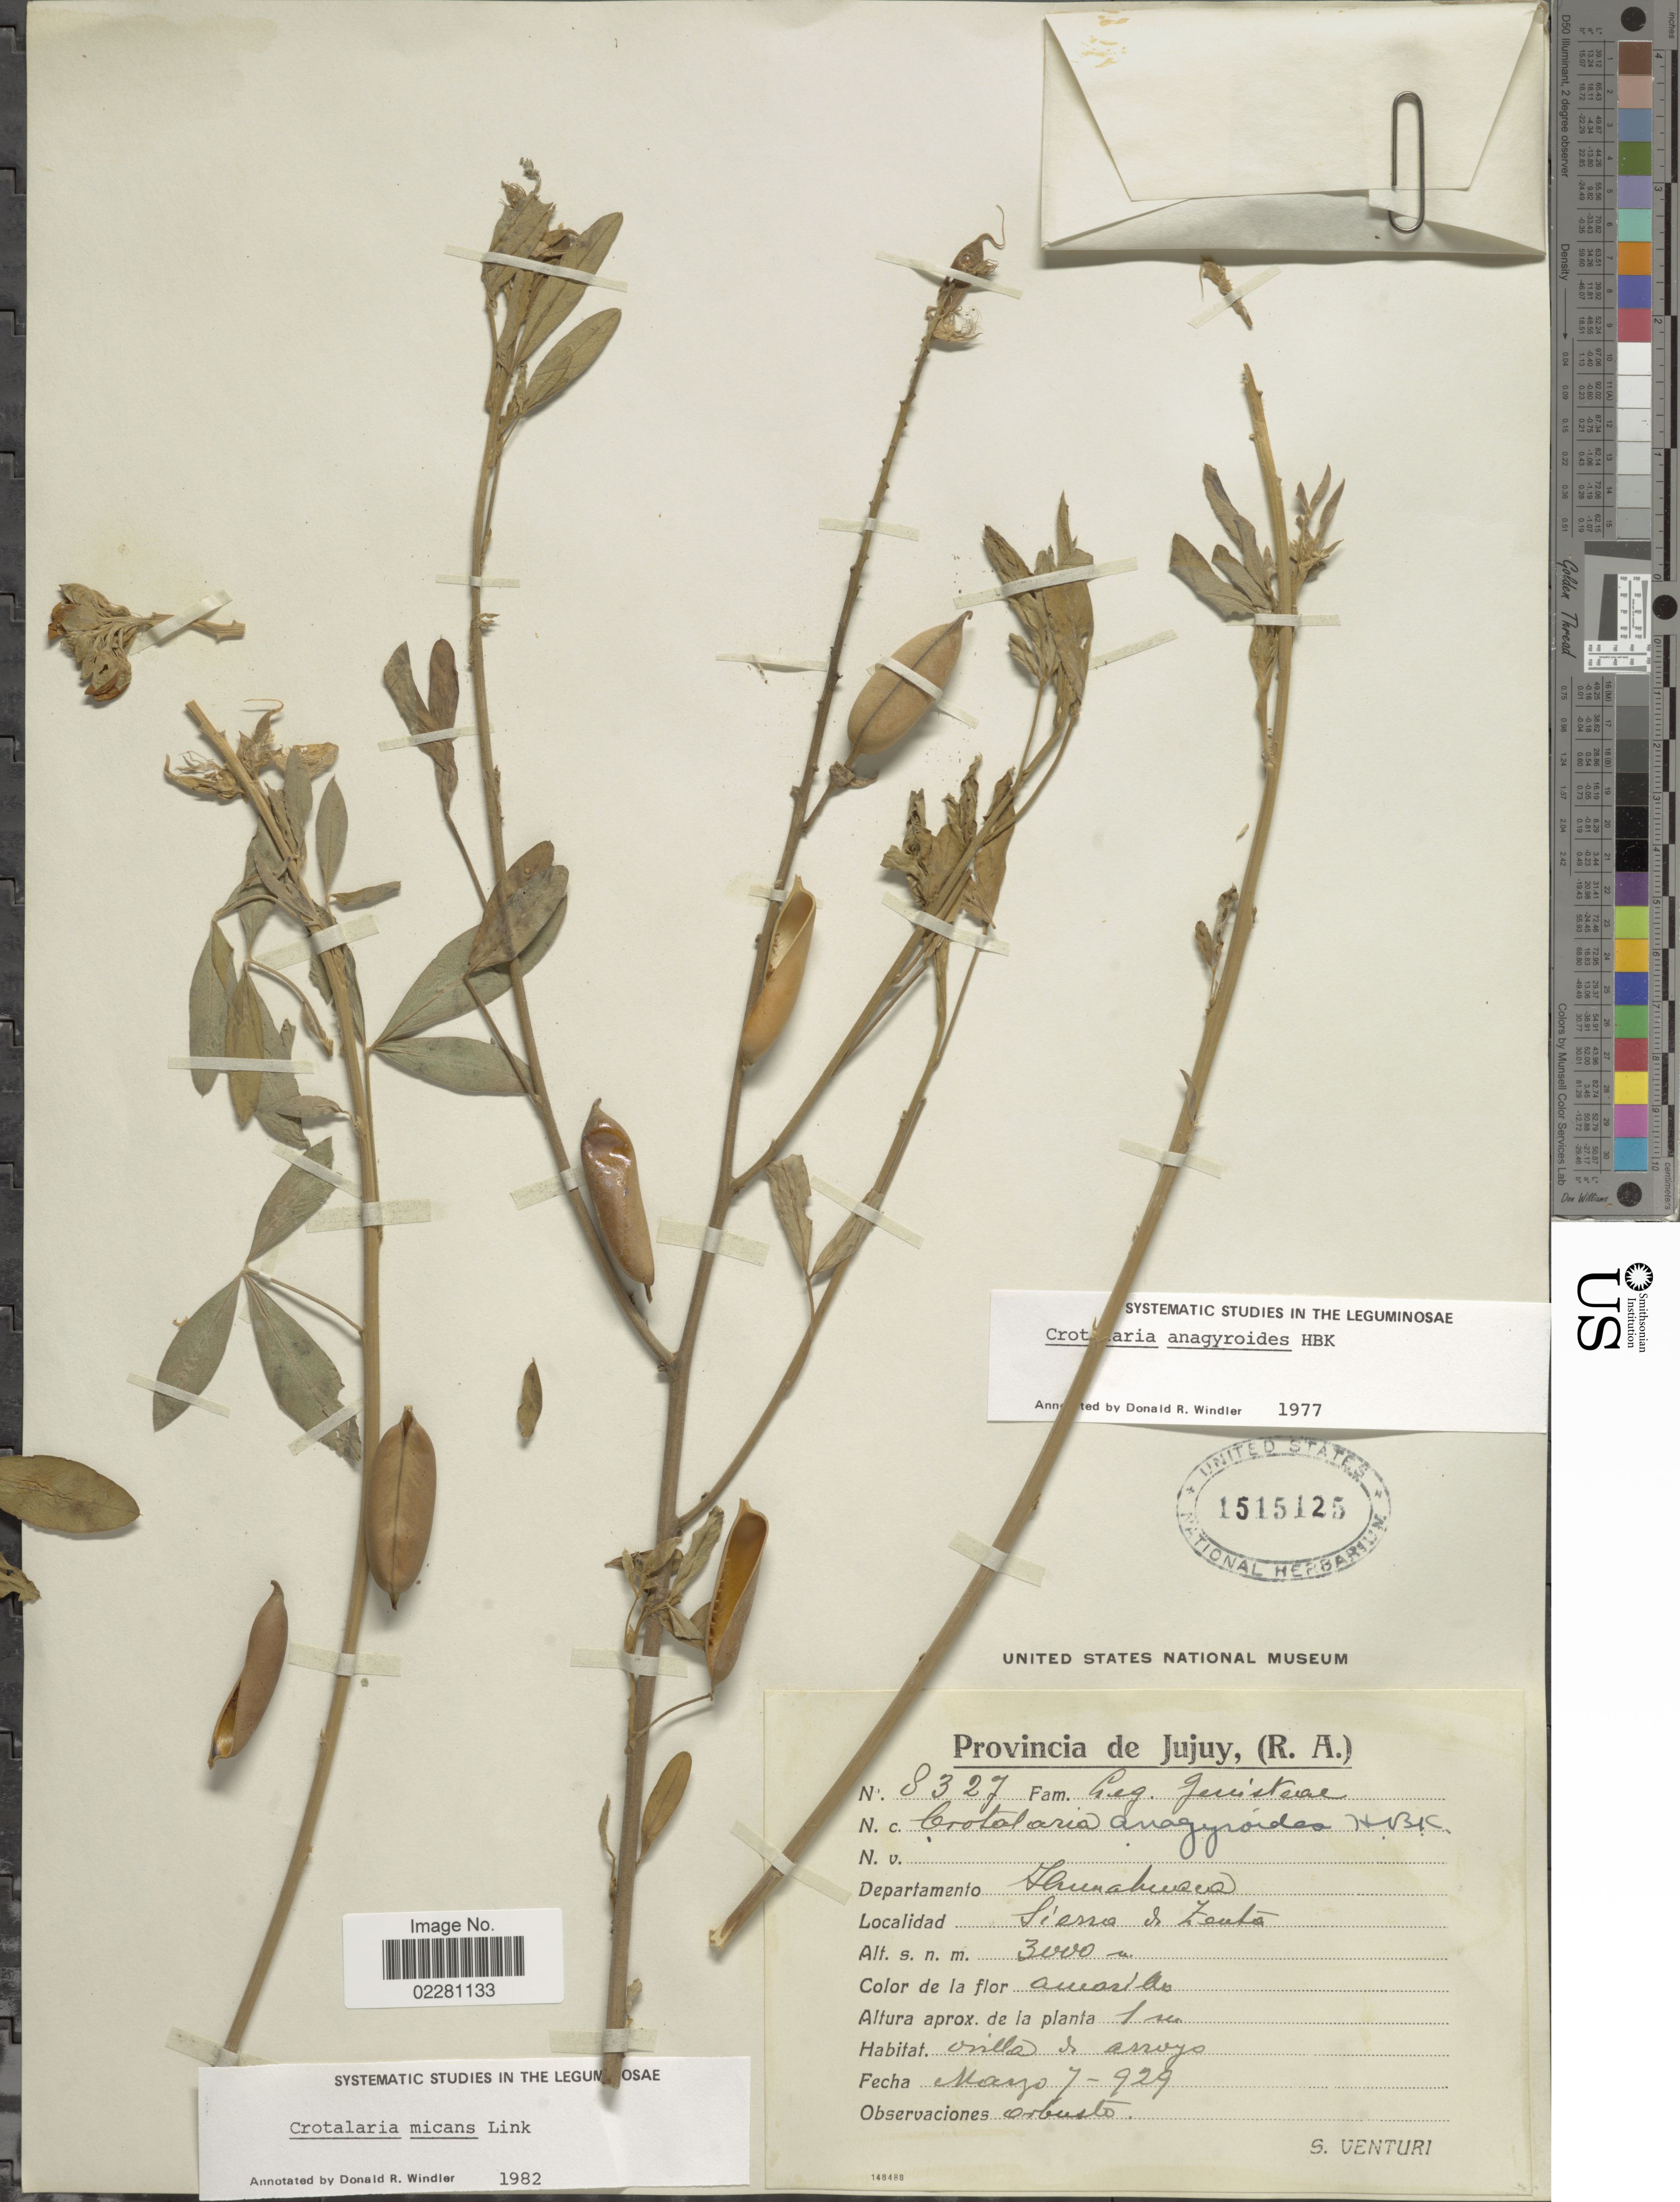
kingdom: Plantae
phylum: Tracheophyta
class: Magnoliopsida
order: Fabales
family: Fabaceae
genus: Crotalaria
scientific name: Crotalaria micans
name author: Link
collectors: S. Venturi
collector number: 8327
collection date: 1929-05-07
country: Argentina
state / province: Jujuy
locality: Departamento Humahuaca, Sierra de Zenta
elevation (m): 3000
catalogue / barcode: US 1515125